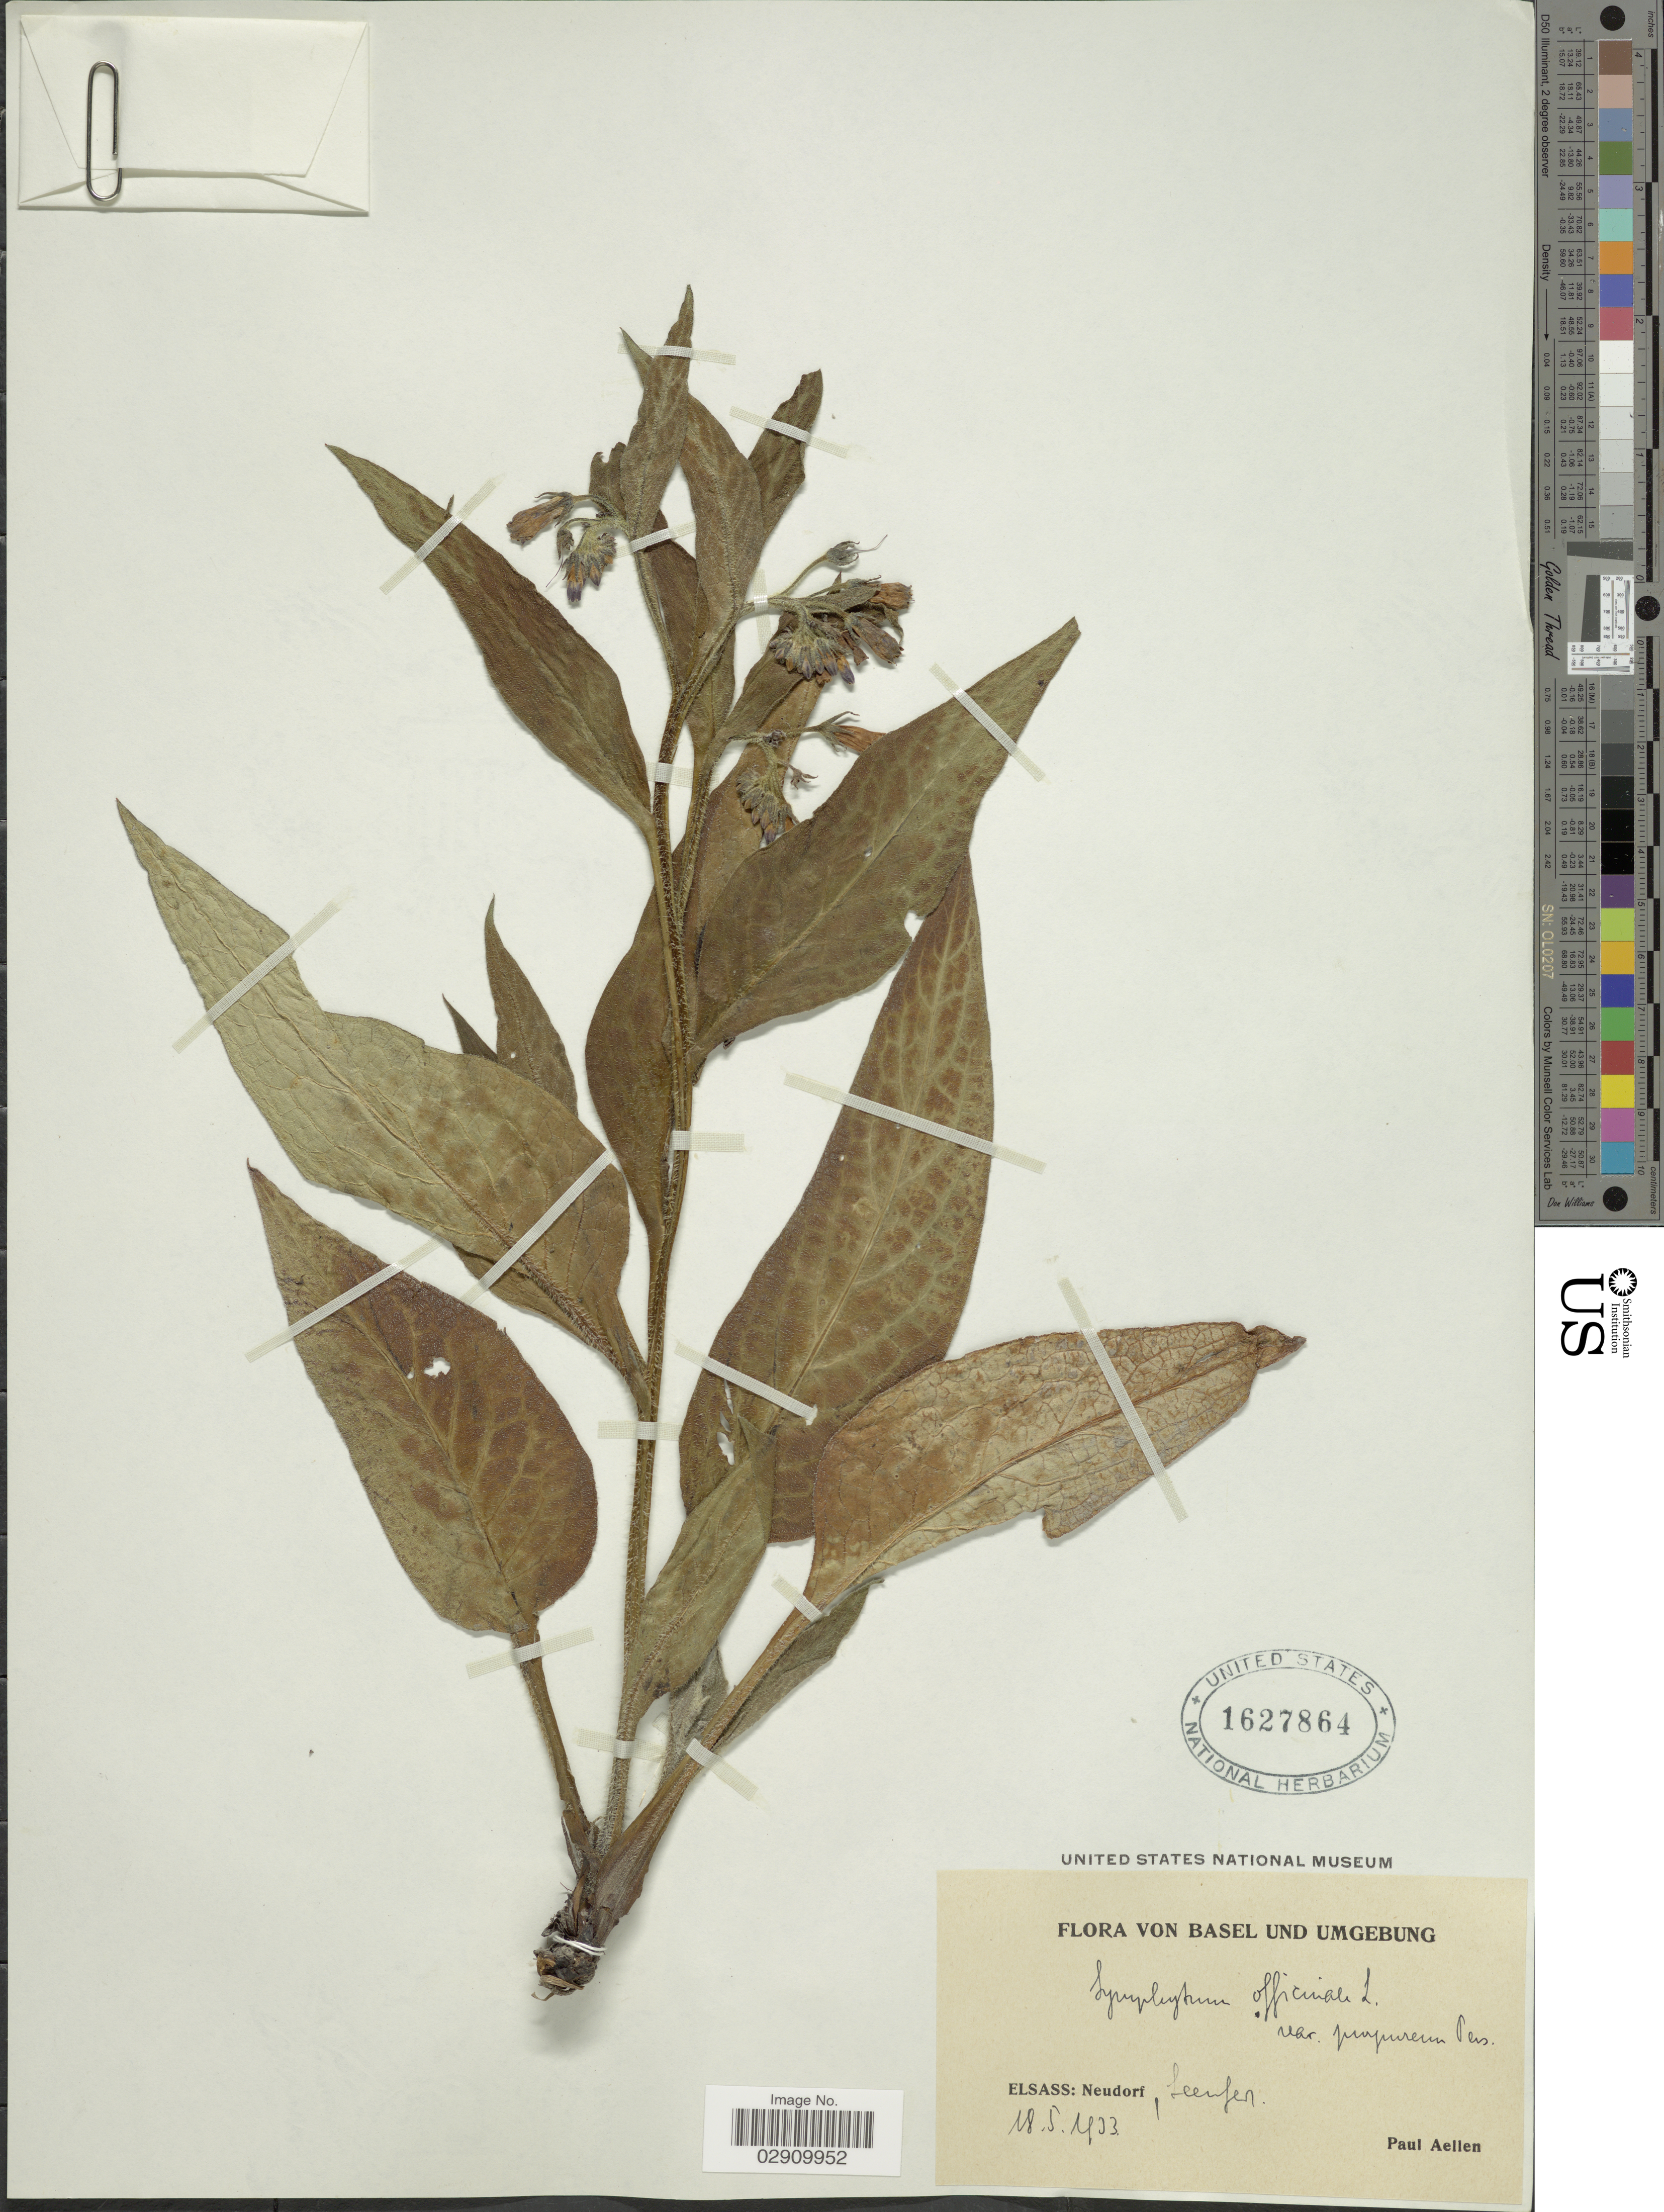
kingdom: Plantae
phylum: Tracheophyta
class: Magnoliopsida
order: Boraginales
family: Boraginaceae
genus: Symphytum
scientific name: Symphytum officinale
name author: L.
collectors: P. Aellen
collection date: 1933-05-18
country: Switzerland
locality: Basel und Umgebung, Elsass, Neudorf, Leeufer.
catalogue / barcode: US 1627864